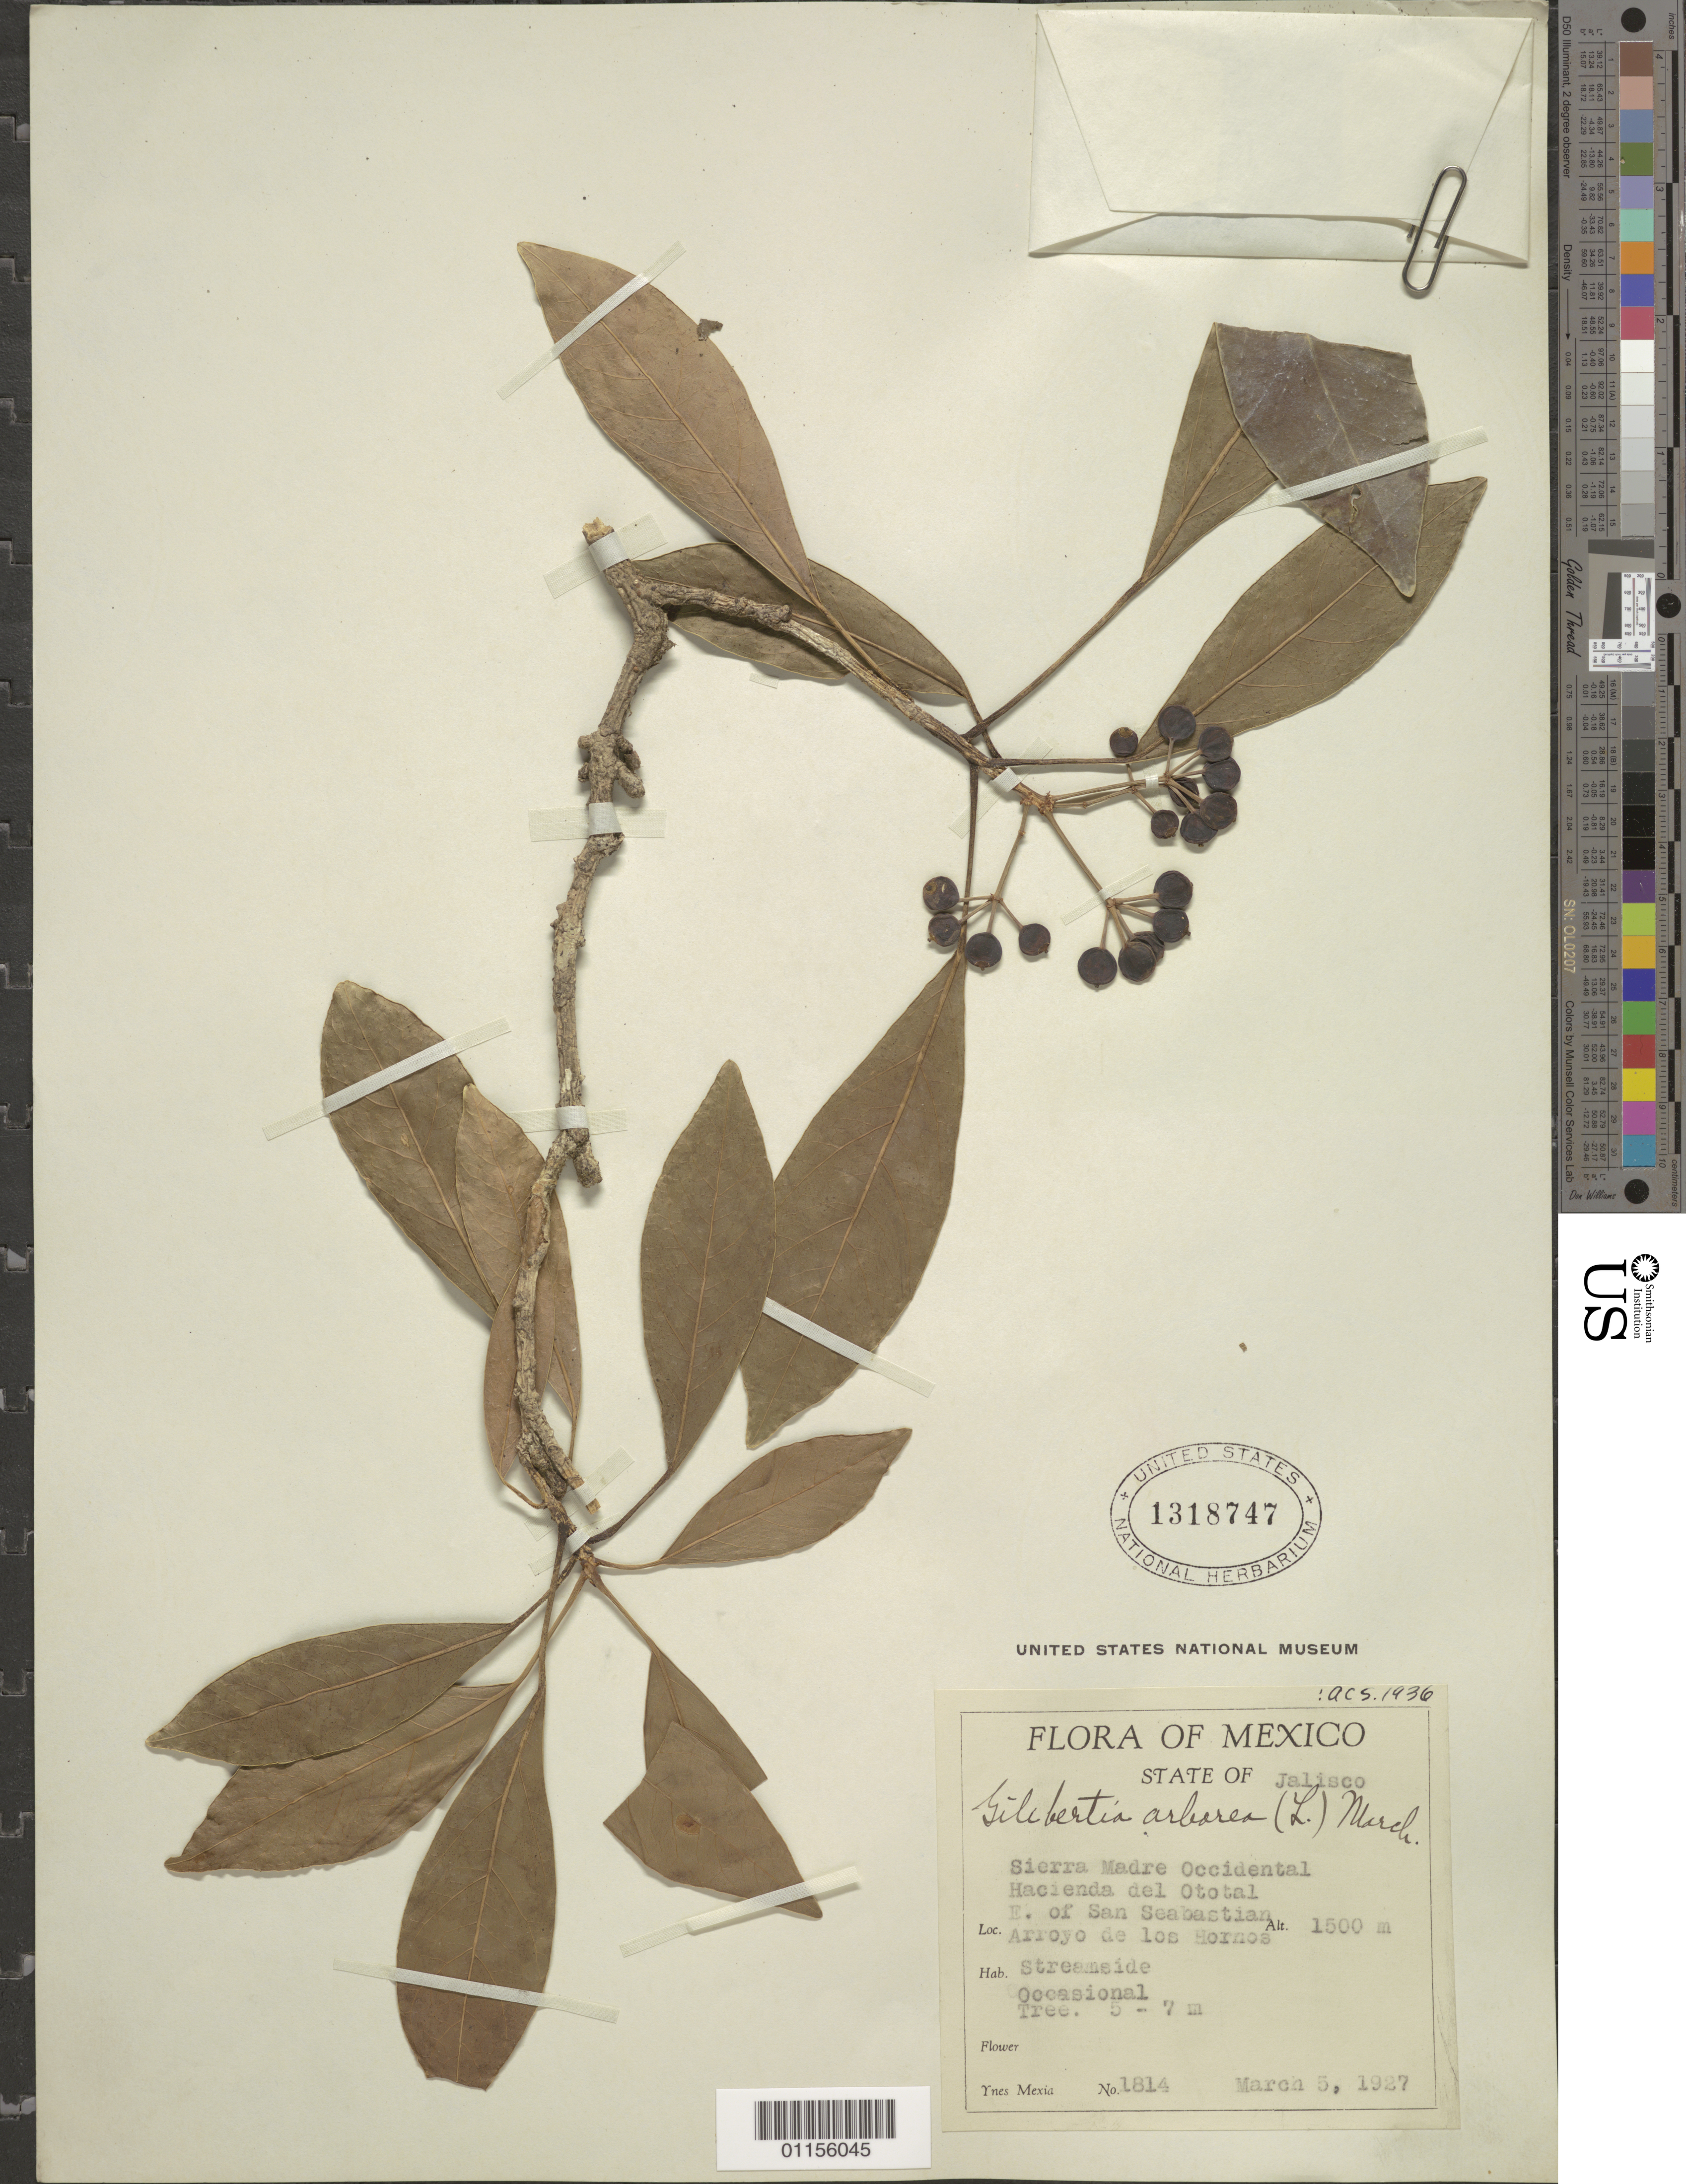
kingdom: Plantae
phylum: Tracheophyta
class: Magnoliopsida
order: Apiales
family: Araliaceae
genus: Dendropanax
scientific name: Dendropanax arboreus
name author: (L.) Decne. & Planch.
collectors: Y. Mexia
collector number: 1814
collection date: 1927-03-05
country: Mexico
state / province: Jalisco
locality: Sierra Madre Occidental. Hacienda del Ototal. E of San Seabastian. Arroyo de los Hornos.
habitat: Tree. Occasional.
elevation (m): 1500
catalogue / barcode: US 1318747